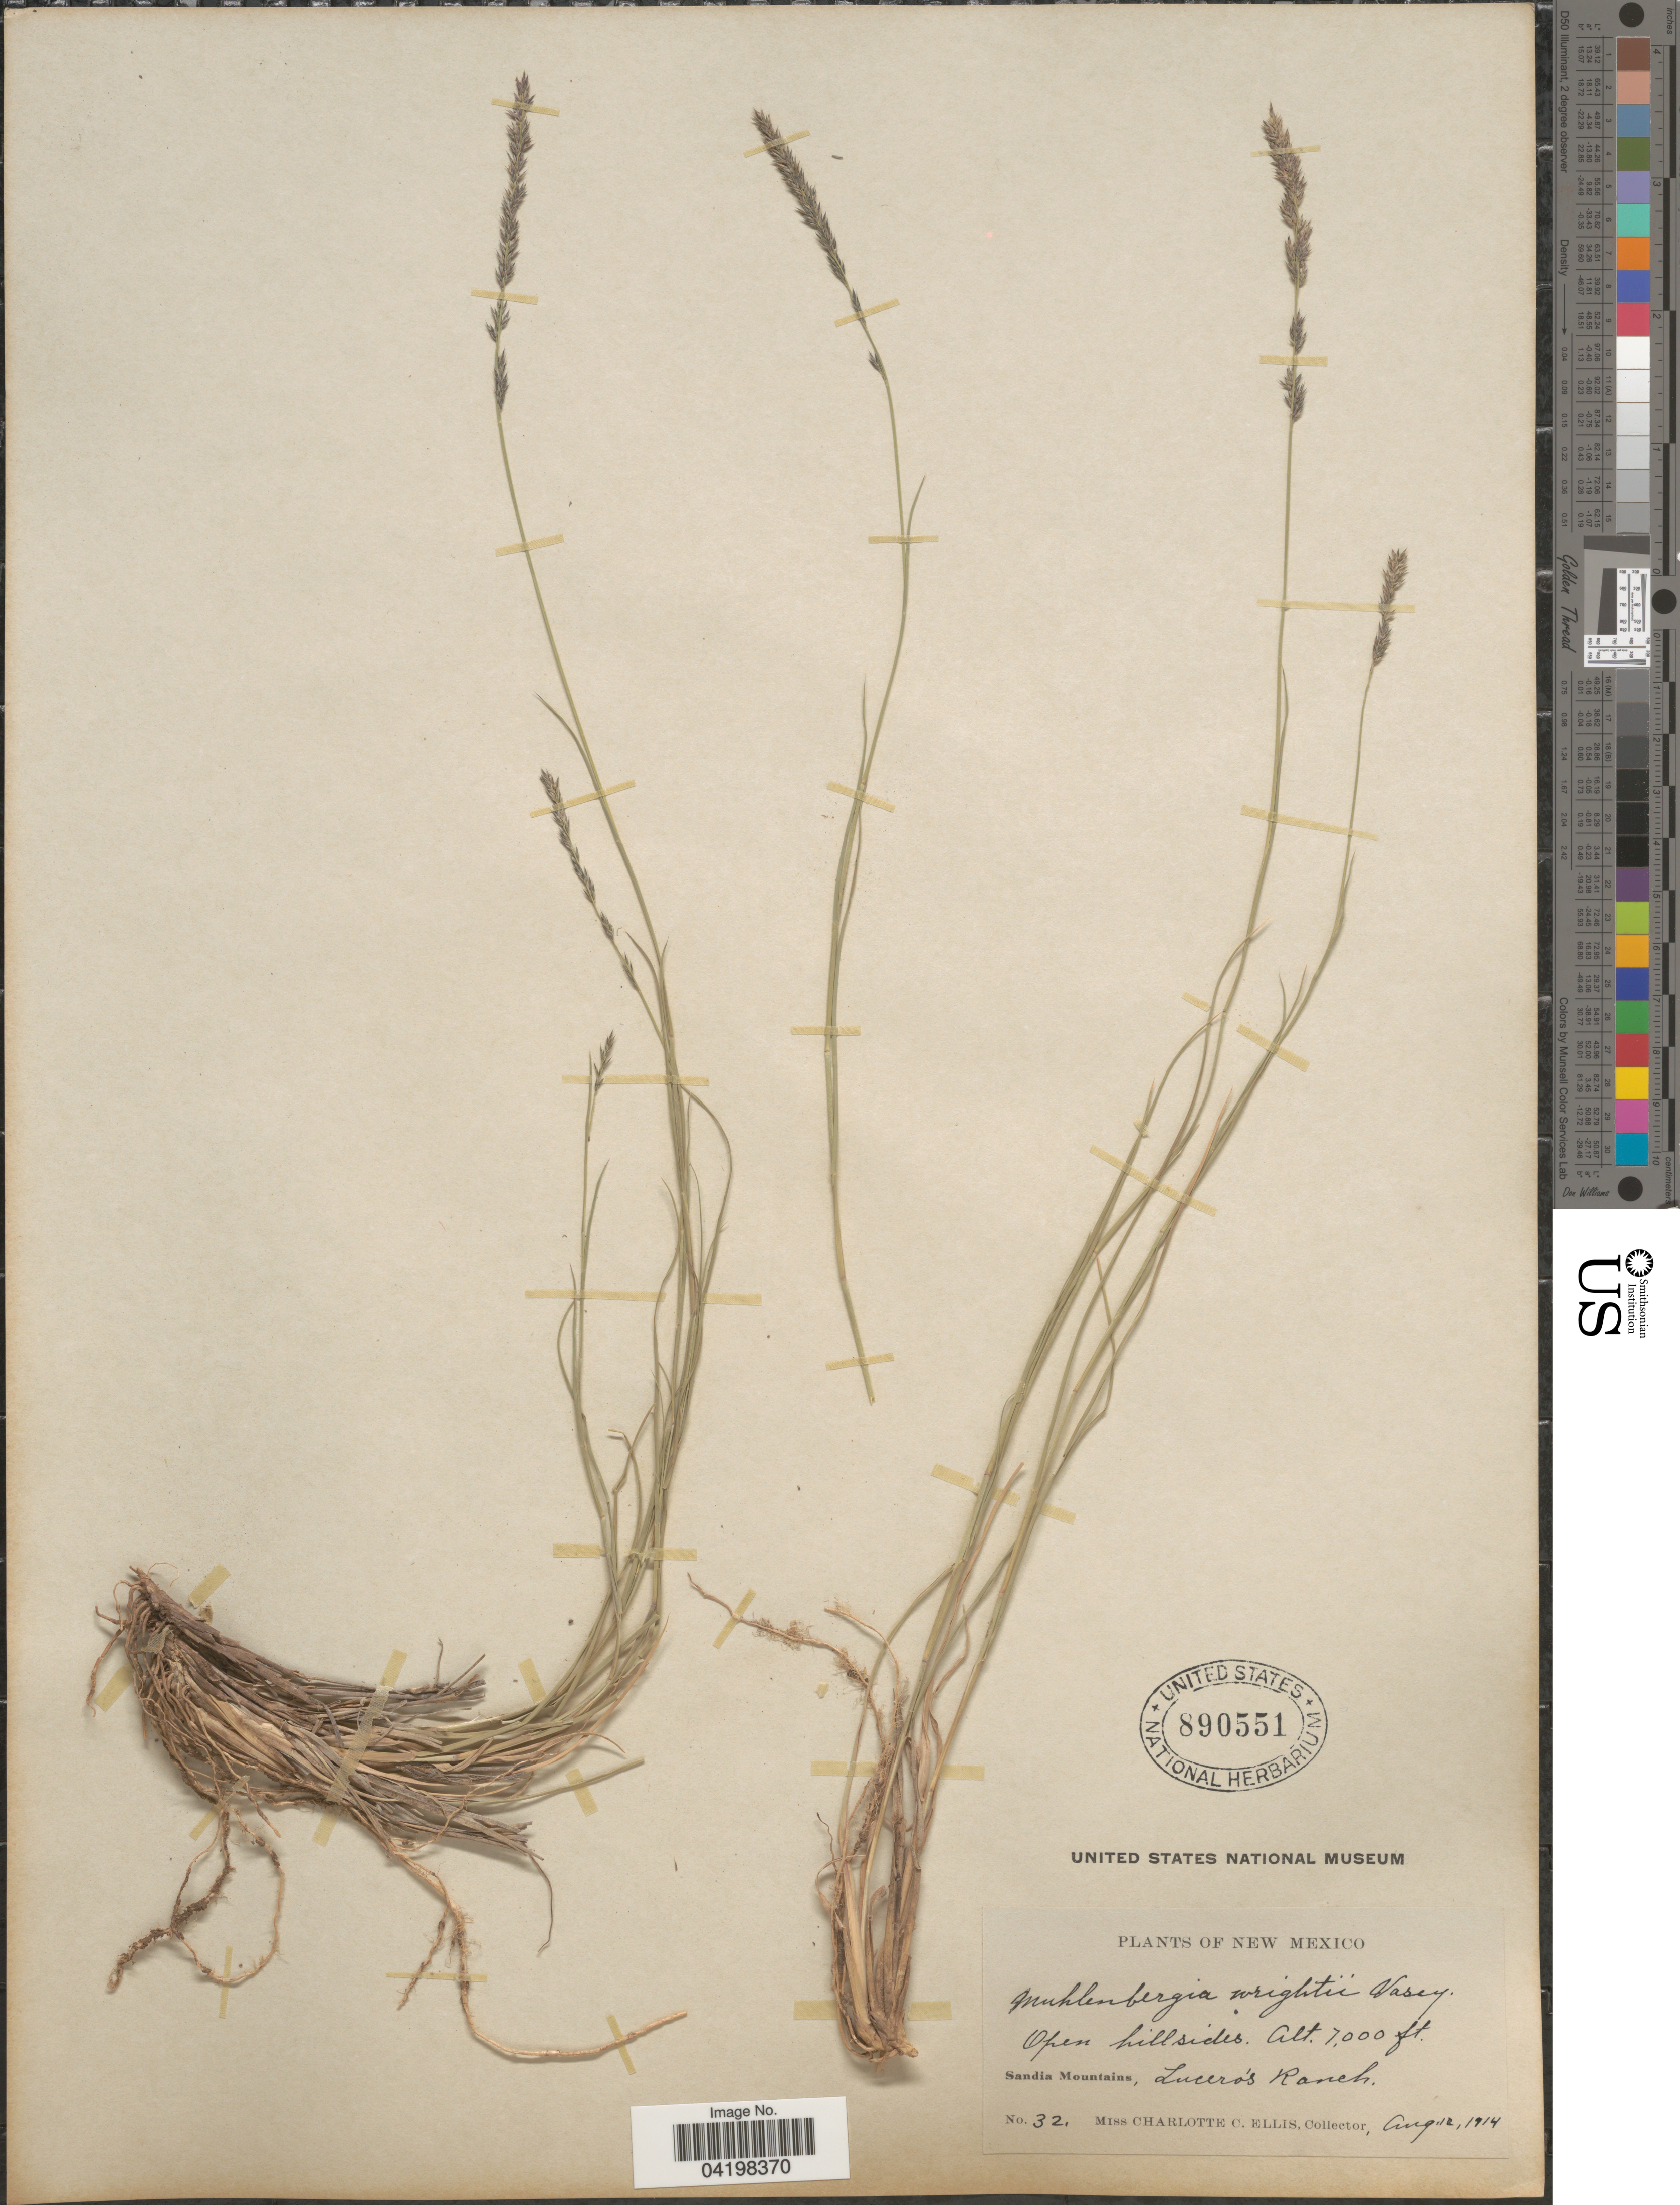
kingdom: Plantae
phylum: Tracheophyta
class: Liliopsida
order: Poales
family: Poaceae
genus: Muhlenbergia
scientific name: Muhlenbergia wrightii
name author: Vasey ex J.M. Coult.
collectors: C. C. Ellis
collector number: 32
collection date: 1914-08-12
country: United States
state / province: New Mexico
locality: Sandia Mountains, Lucero's Ranch.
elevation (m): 2134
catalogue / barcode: US 890551